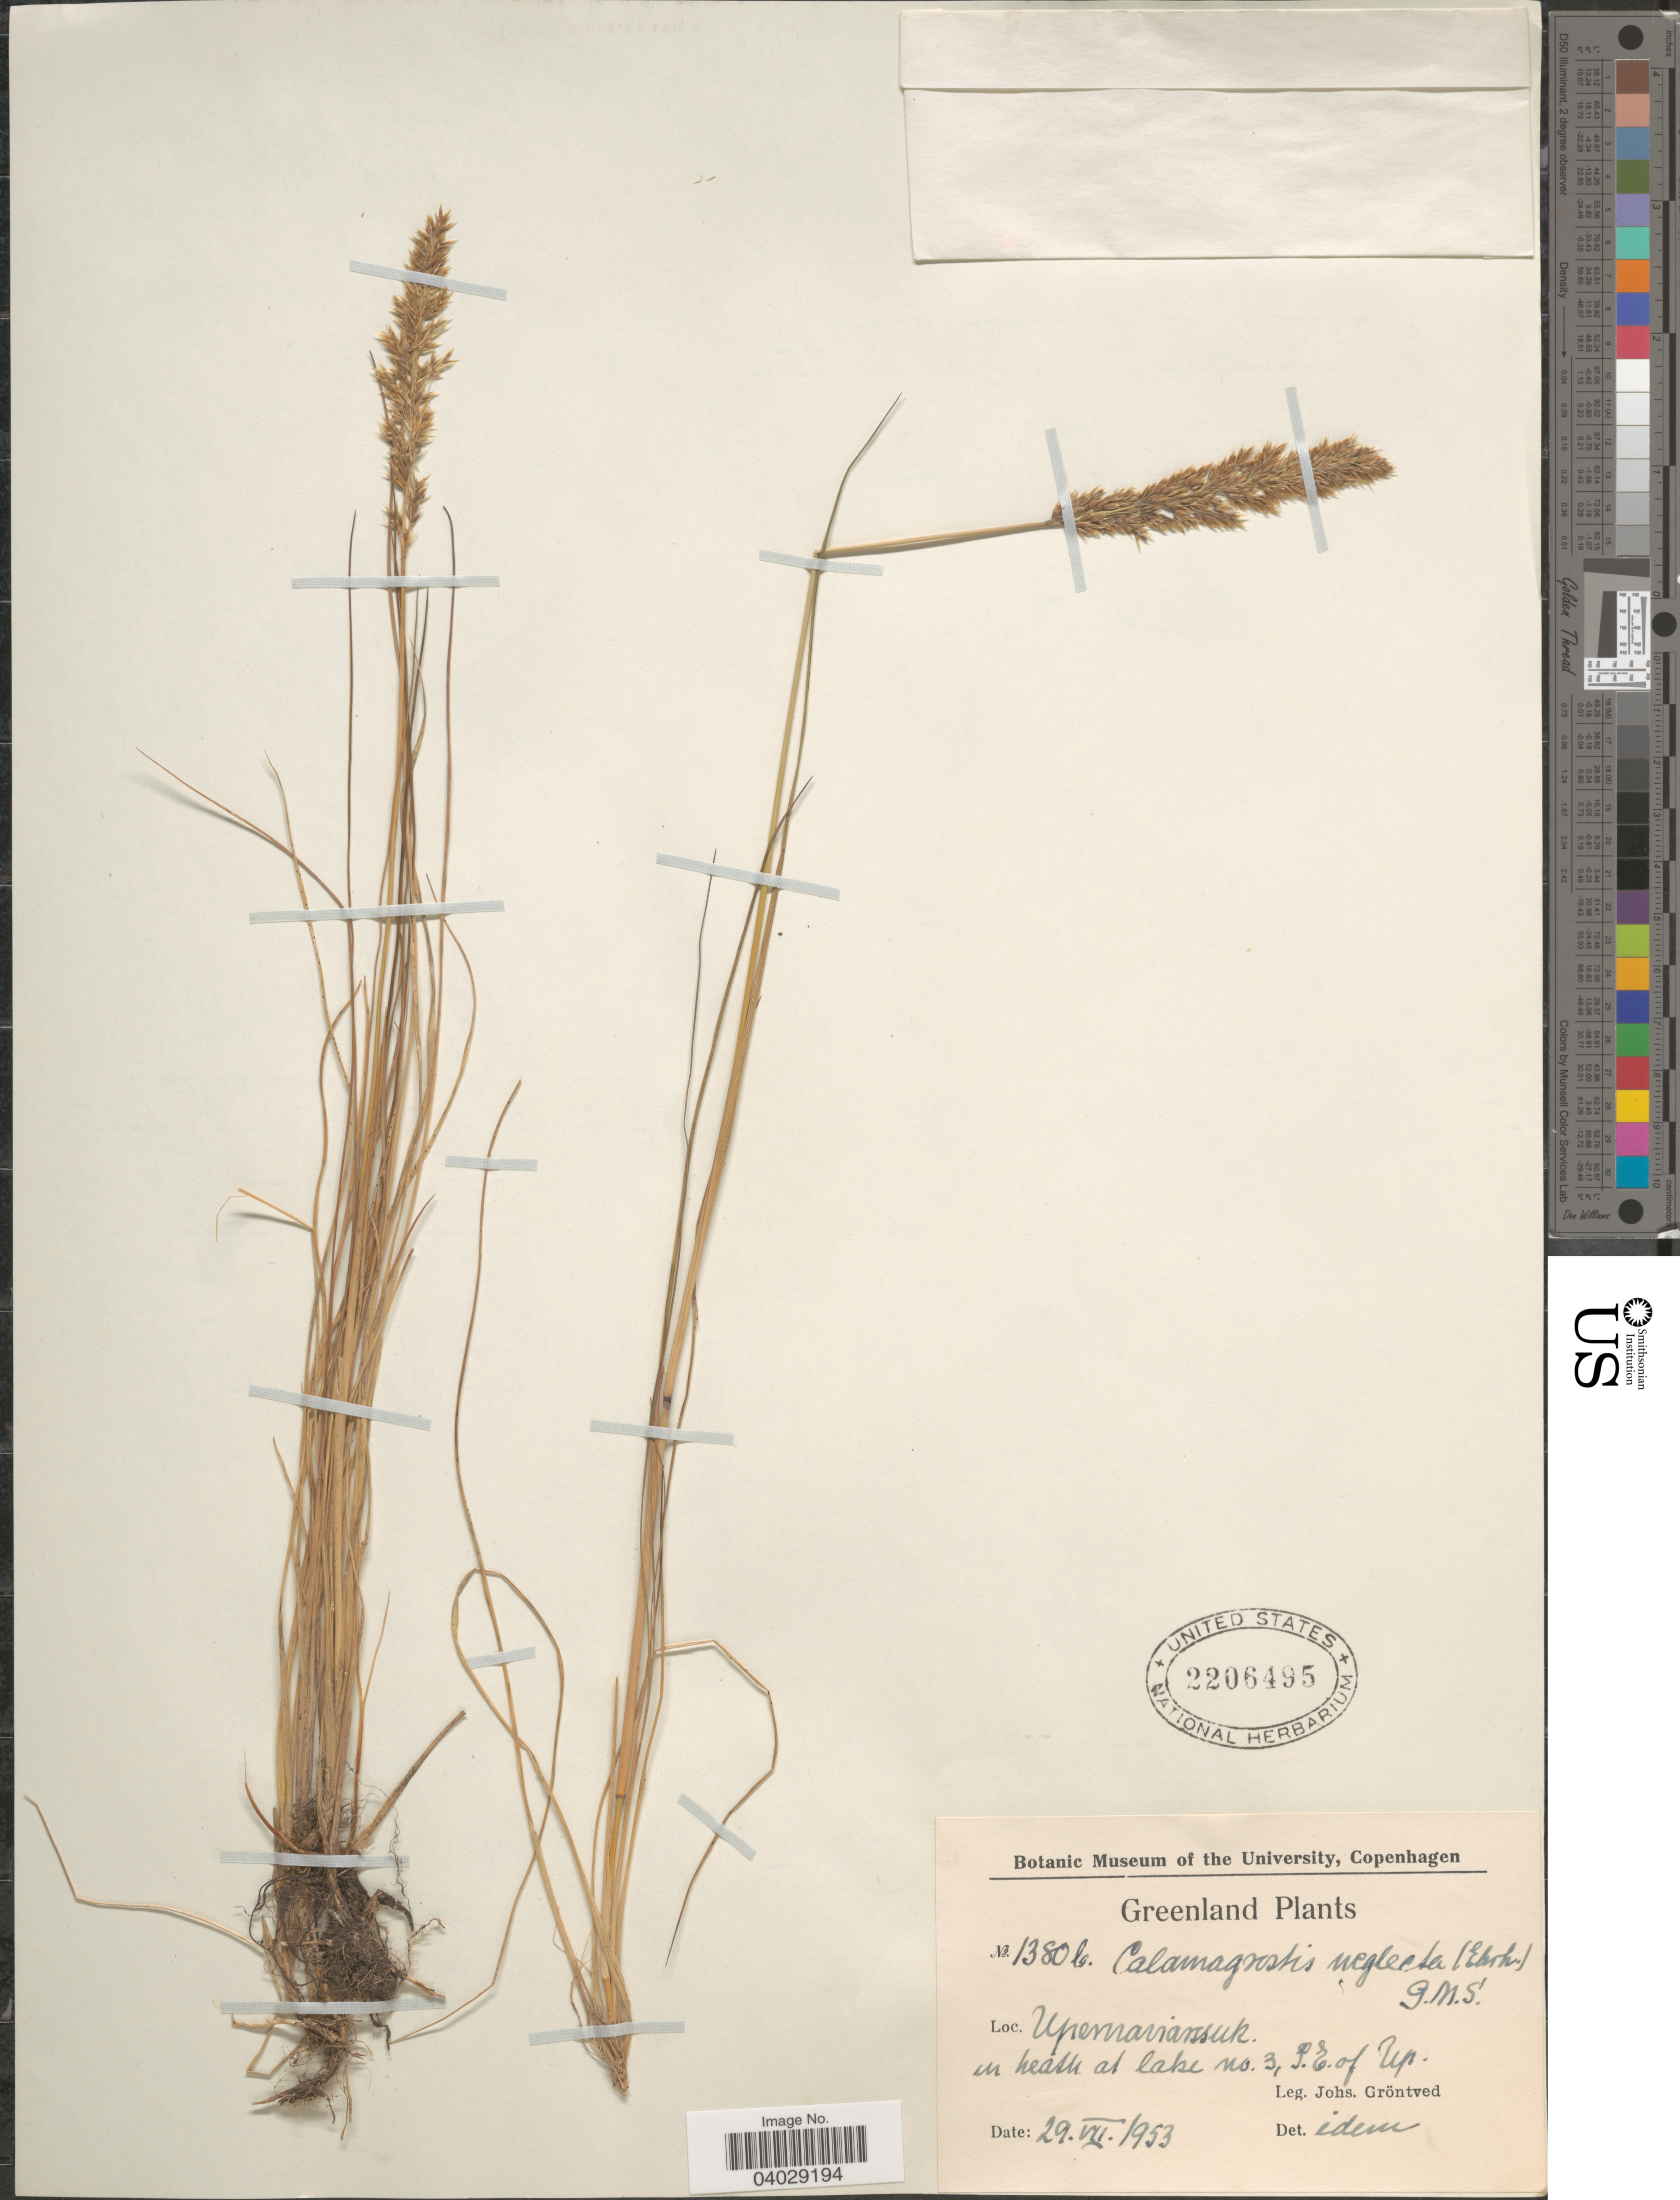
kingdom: Plantae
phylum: Tracheophyta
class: Liliopsida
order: Poales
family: Poaceae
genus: Calamagrostis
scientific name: Calamagrostis neglecta (Ehrh.) Gaertner et al.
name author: (Ehrhart) G. Gaertn. et al.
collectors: J. Gröntved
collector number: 1380b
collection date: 1953-07-29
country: Greenland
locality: Upernaviarssuk in heath at lake no. 3, S.E. of Up.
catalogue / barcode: US 2206495